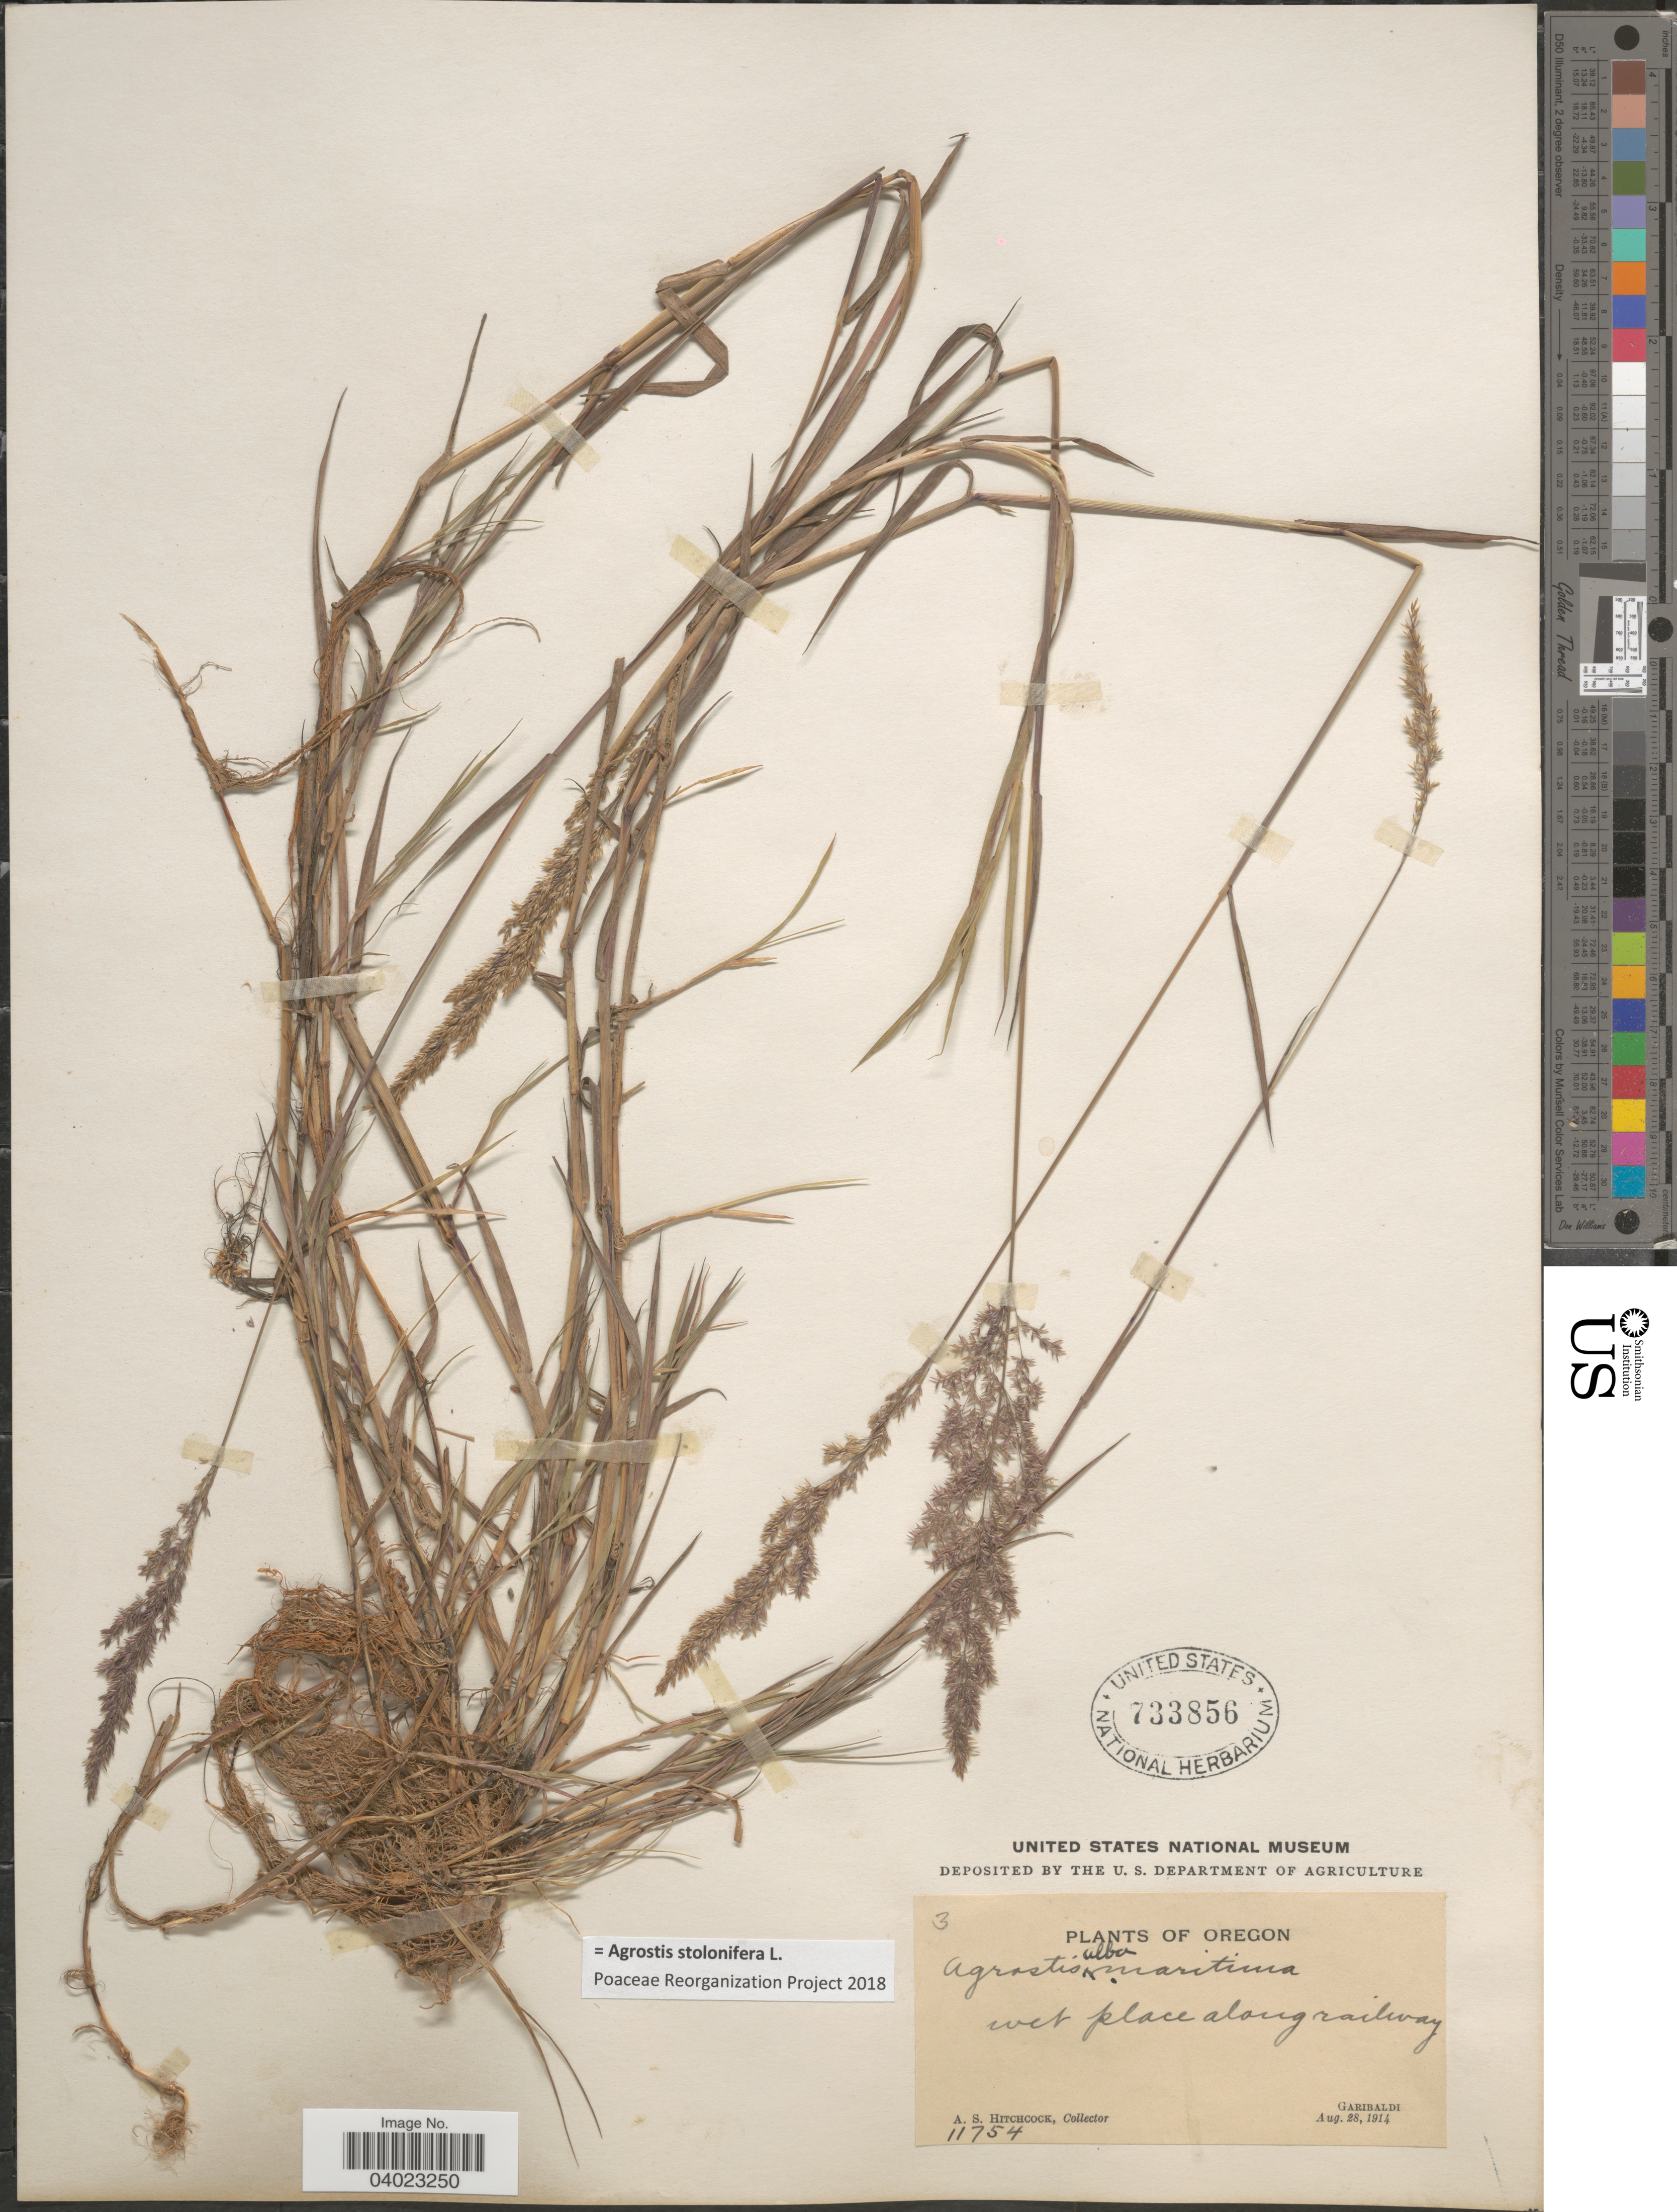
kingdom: Plantae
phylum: Tracheophyta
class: Liliopsida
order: Poales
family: Poaceae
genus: Agrostis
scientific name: Agrostis stolonifera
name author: L.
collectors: A. S. Hitchcock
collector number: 11754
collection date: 1914-08-28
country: United States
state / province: Oregon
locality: Along railway, Garibaldi.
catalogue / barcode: US 733856